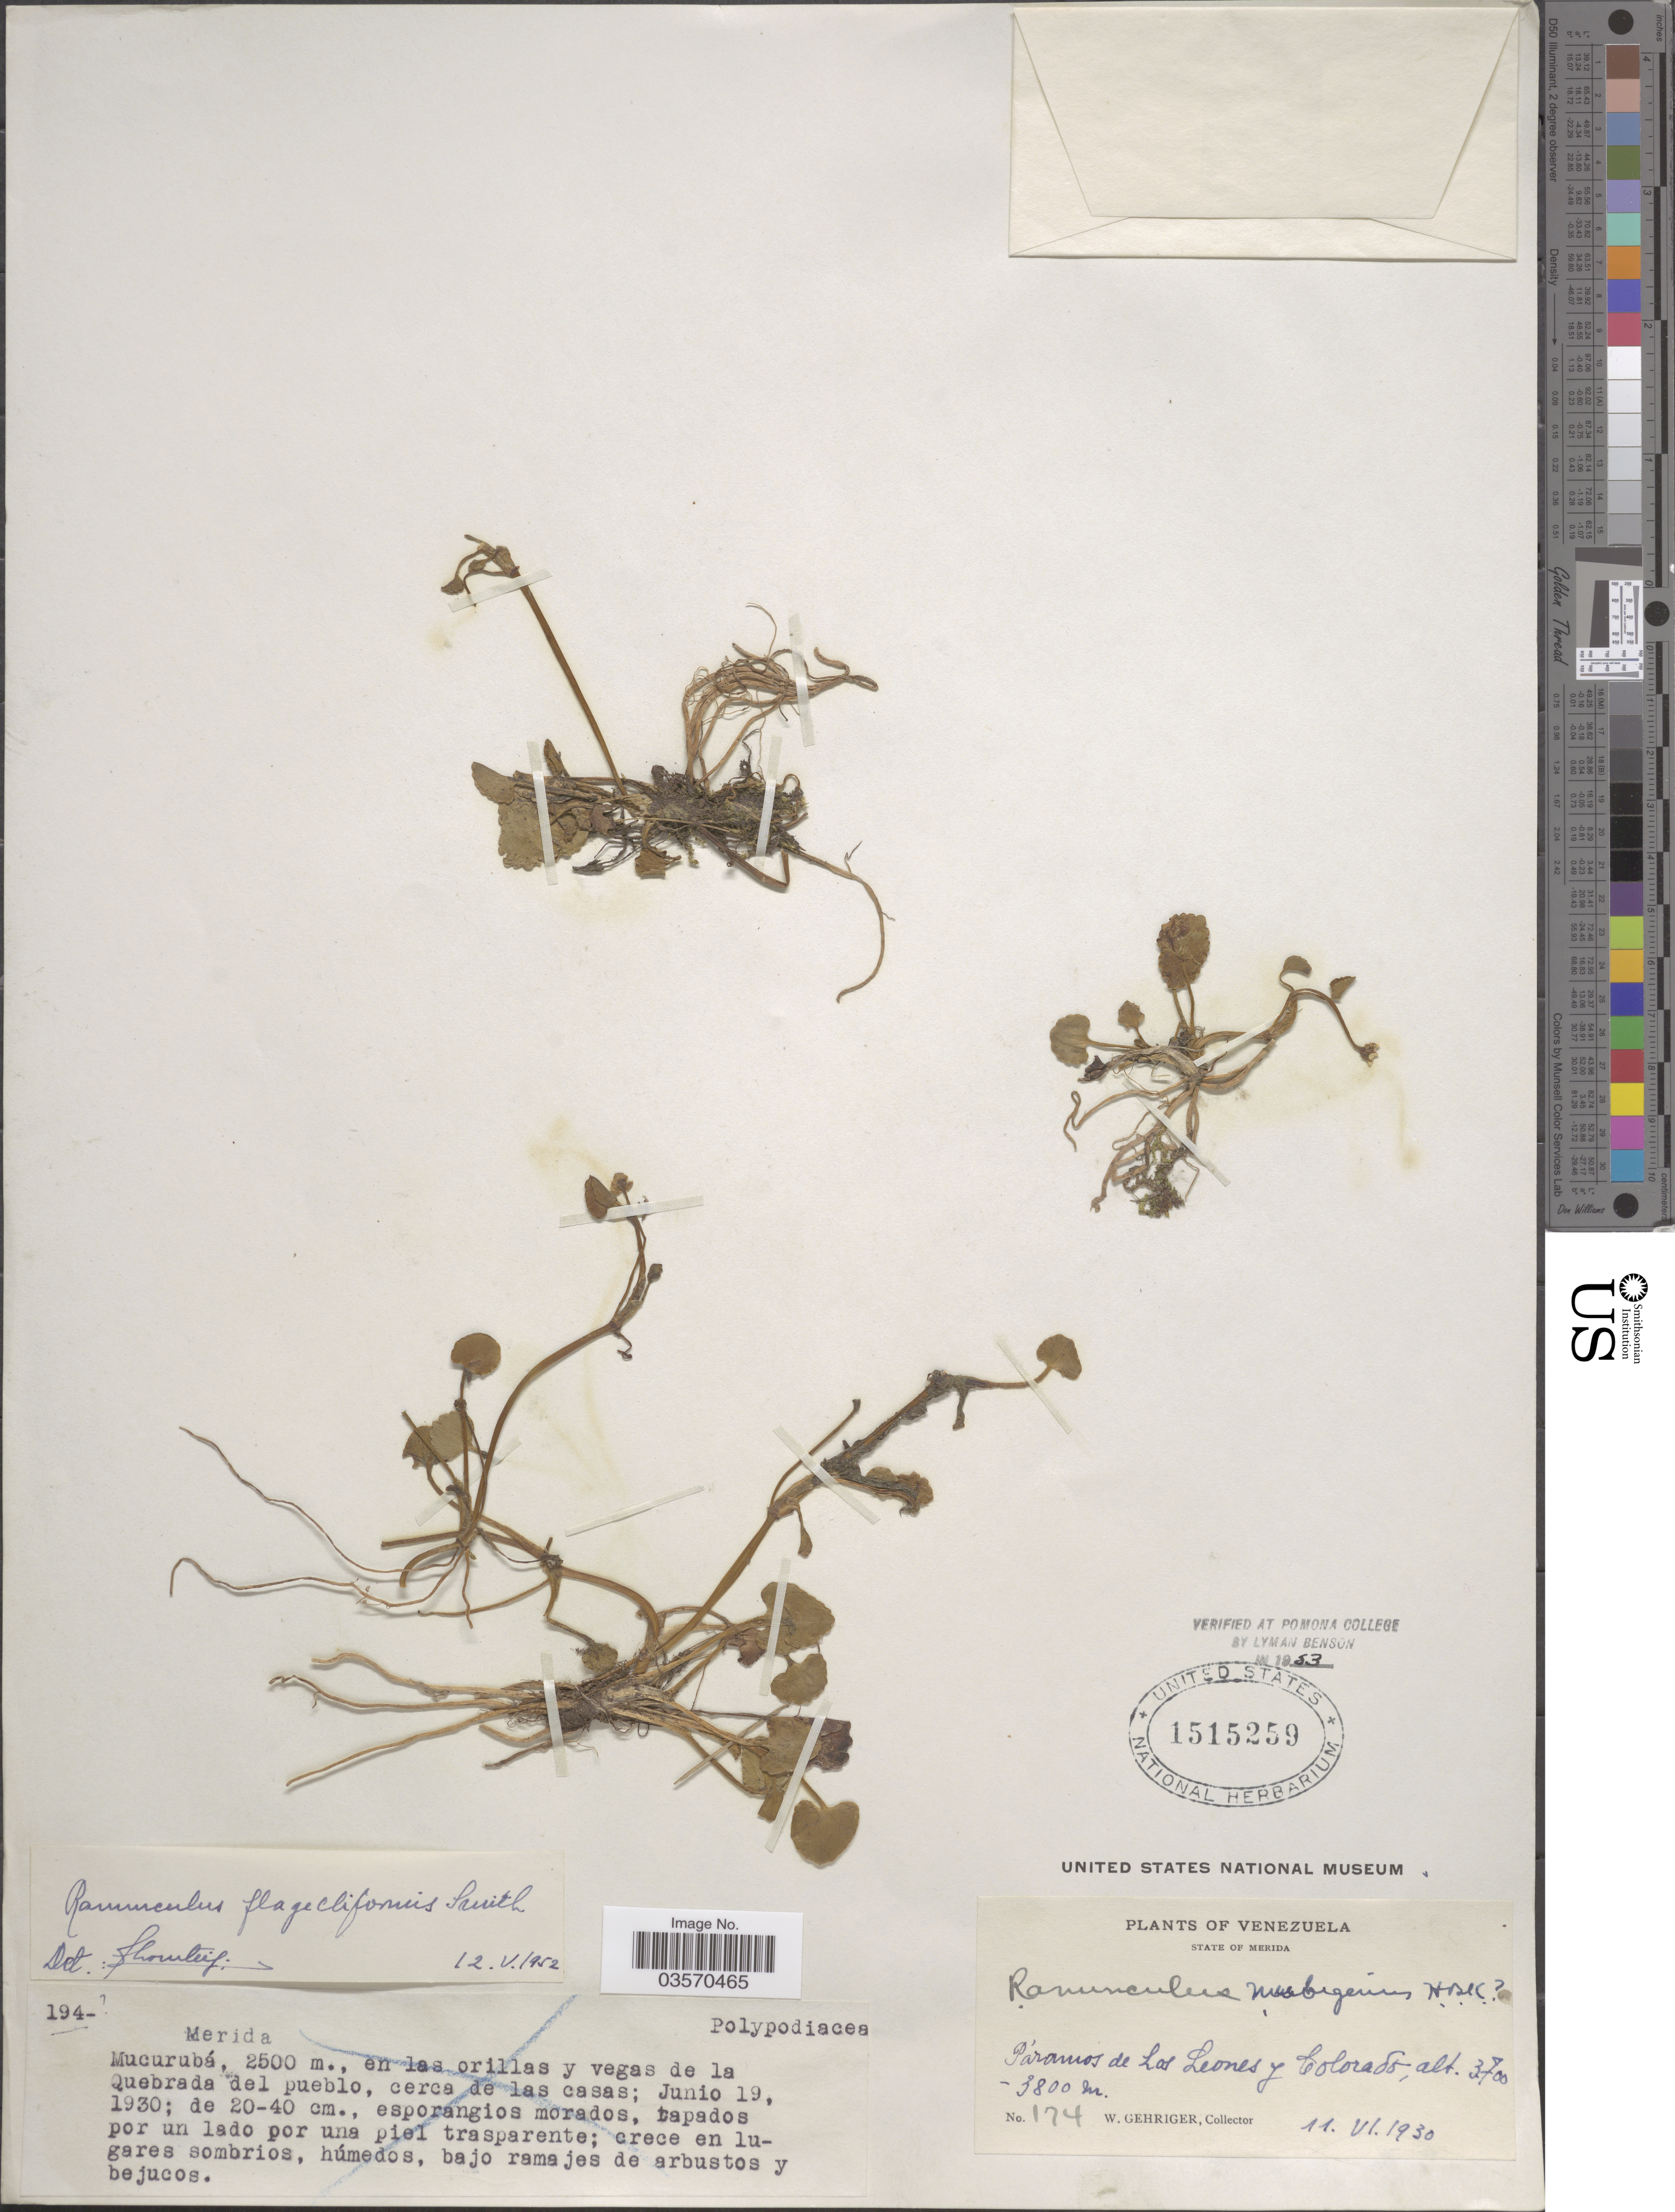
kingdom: Plantae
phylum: Tracheophyta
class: Magnoliopsida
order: Ranunculales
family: Ranunculaceae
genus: Ranunculus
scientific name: Ranunculus flagelliformis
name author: Sm.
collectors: W. Gehriger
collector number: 174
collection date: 1930-06-11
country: Venezuela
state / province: Mérida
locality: Páramos de Los Leones y Colorado.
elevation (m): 3700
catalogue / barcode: US 1515259